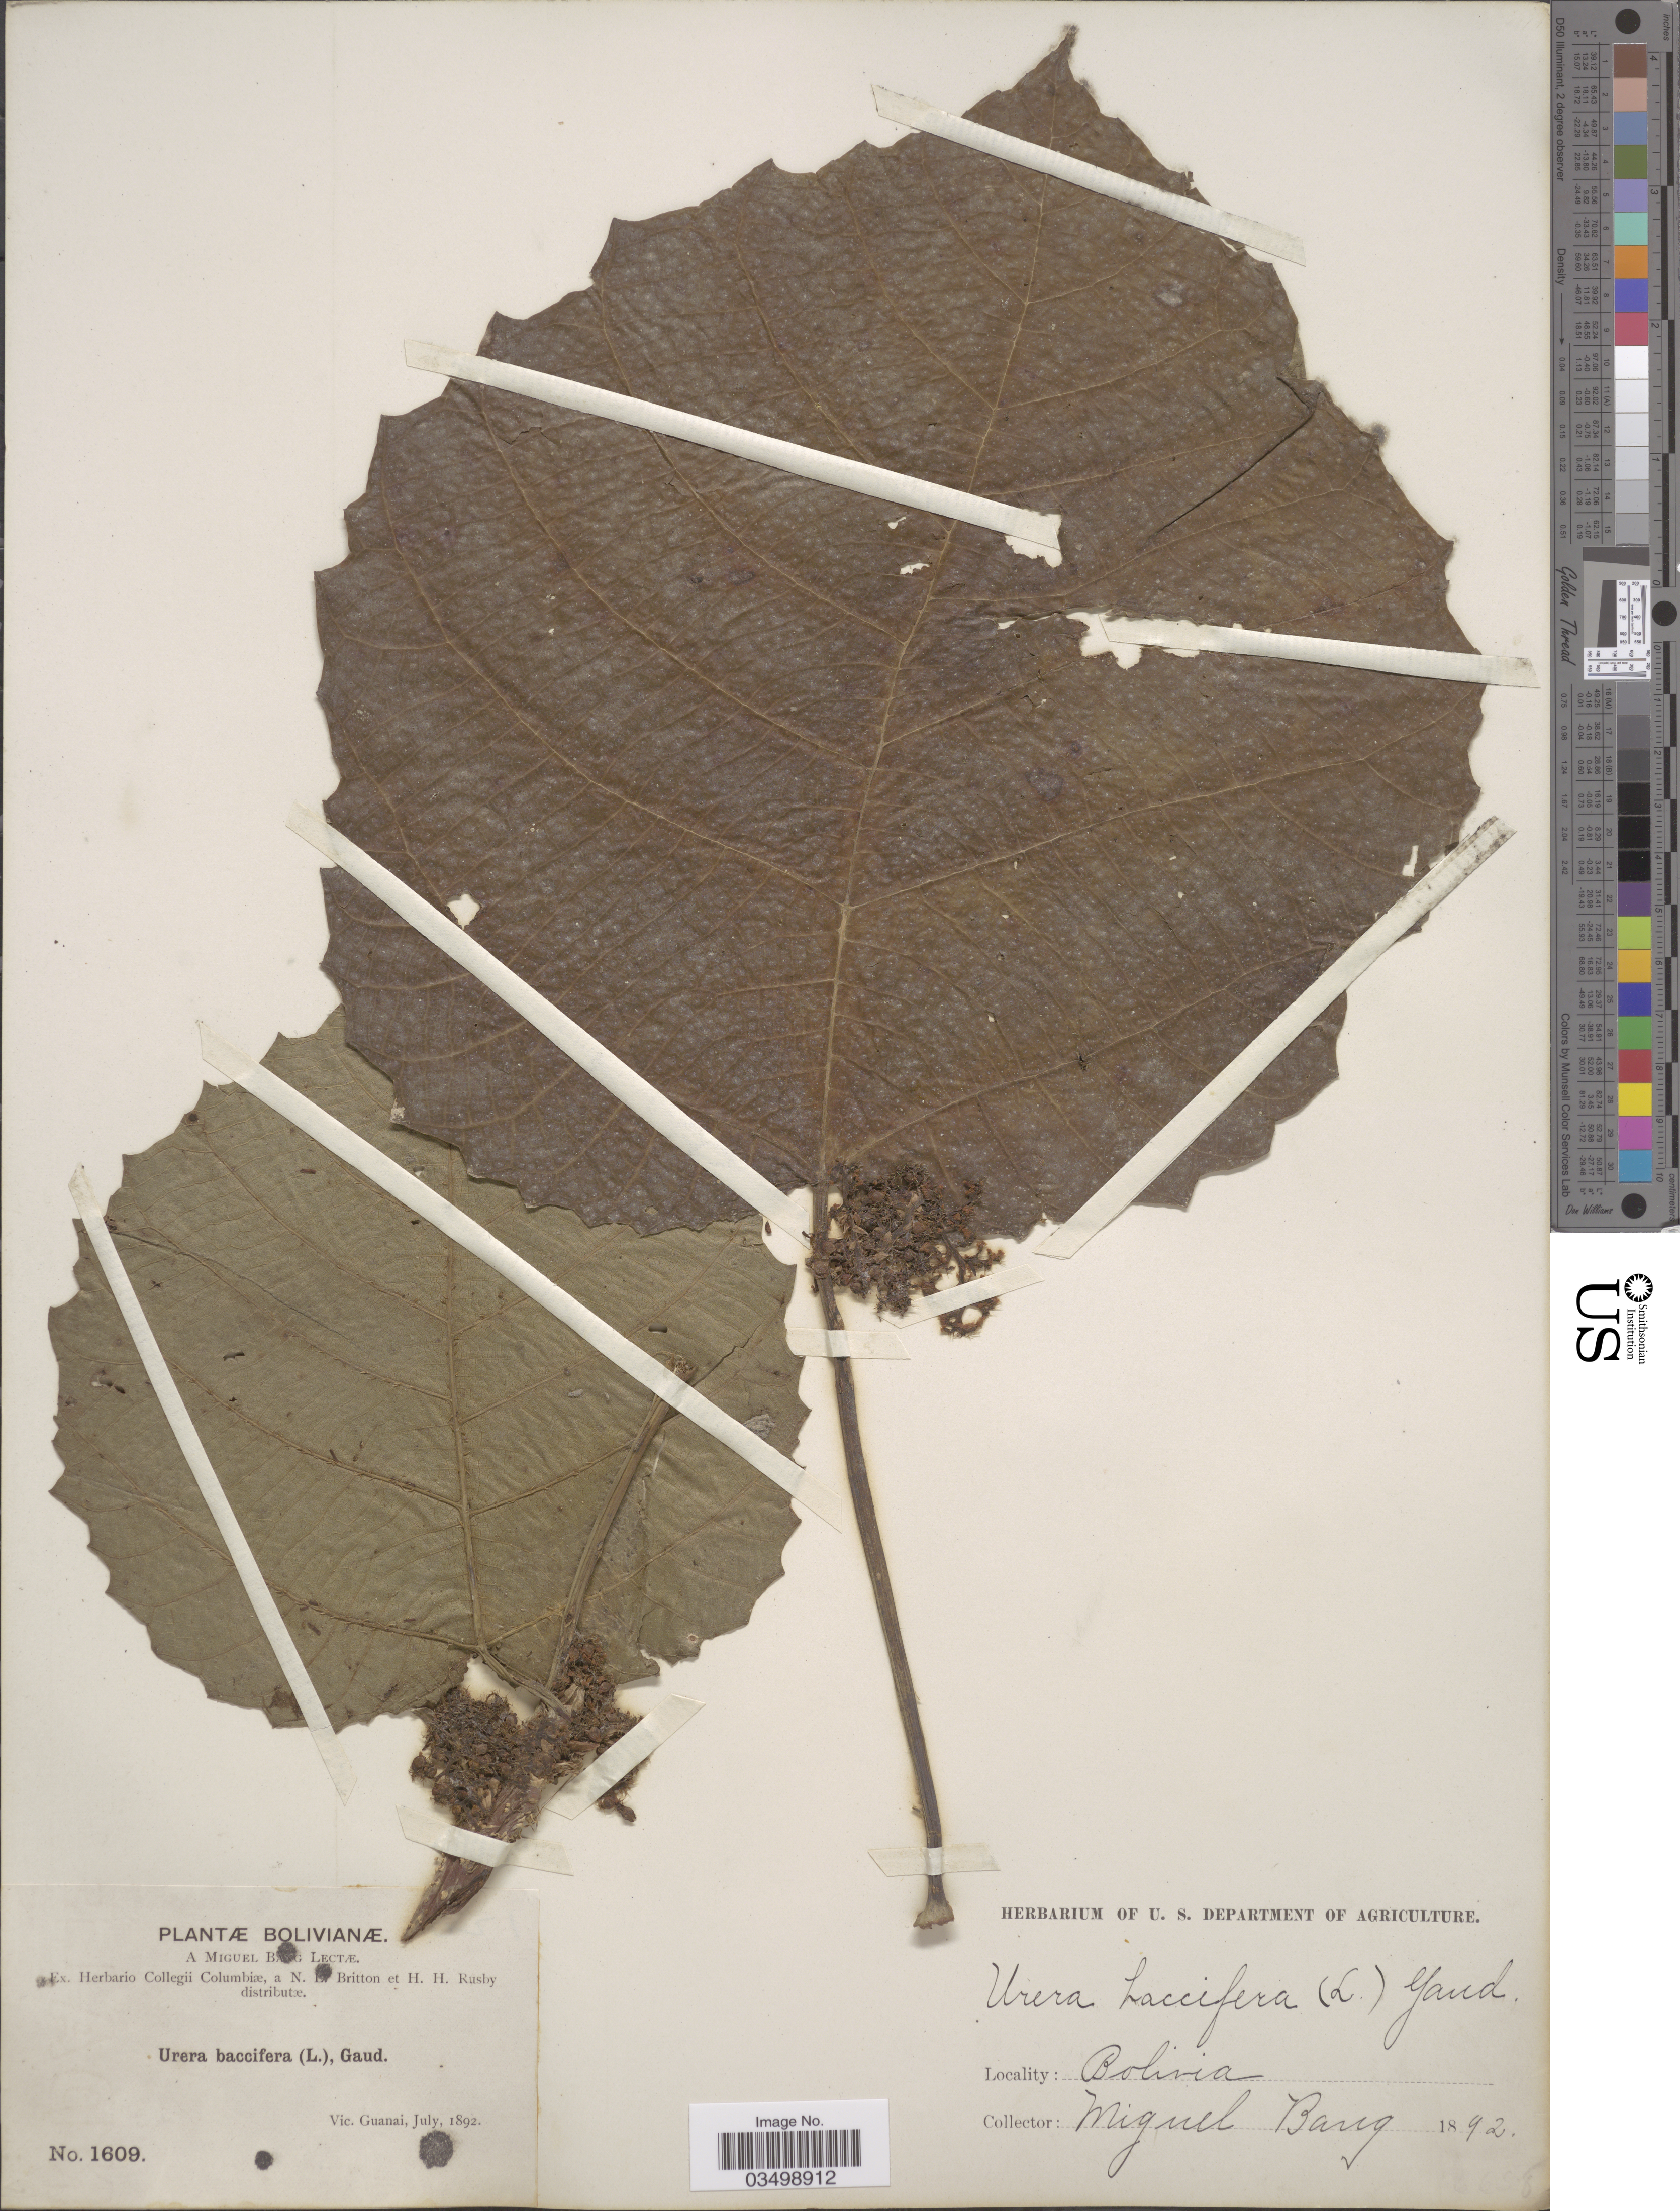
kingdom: Plantae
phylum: Tracheophyta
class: Magnoliopsida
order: Rosales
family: Urticaceae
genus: Urera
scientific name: Urera baccifera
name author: (L.) Gaudich. ex Wedd.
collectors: M. Bang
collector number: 1609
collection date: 1892-07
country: Bolivia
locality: Vic. Guanai.